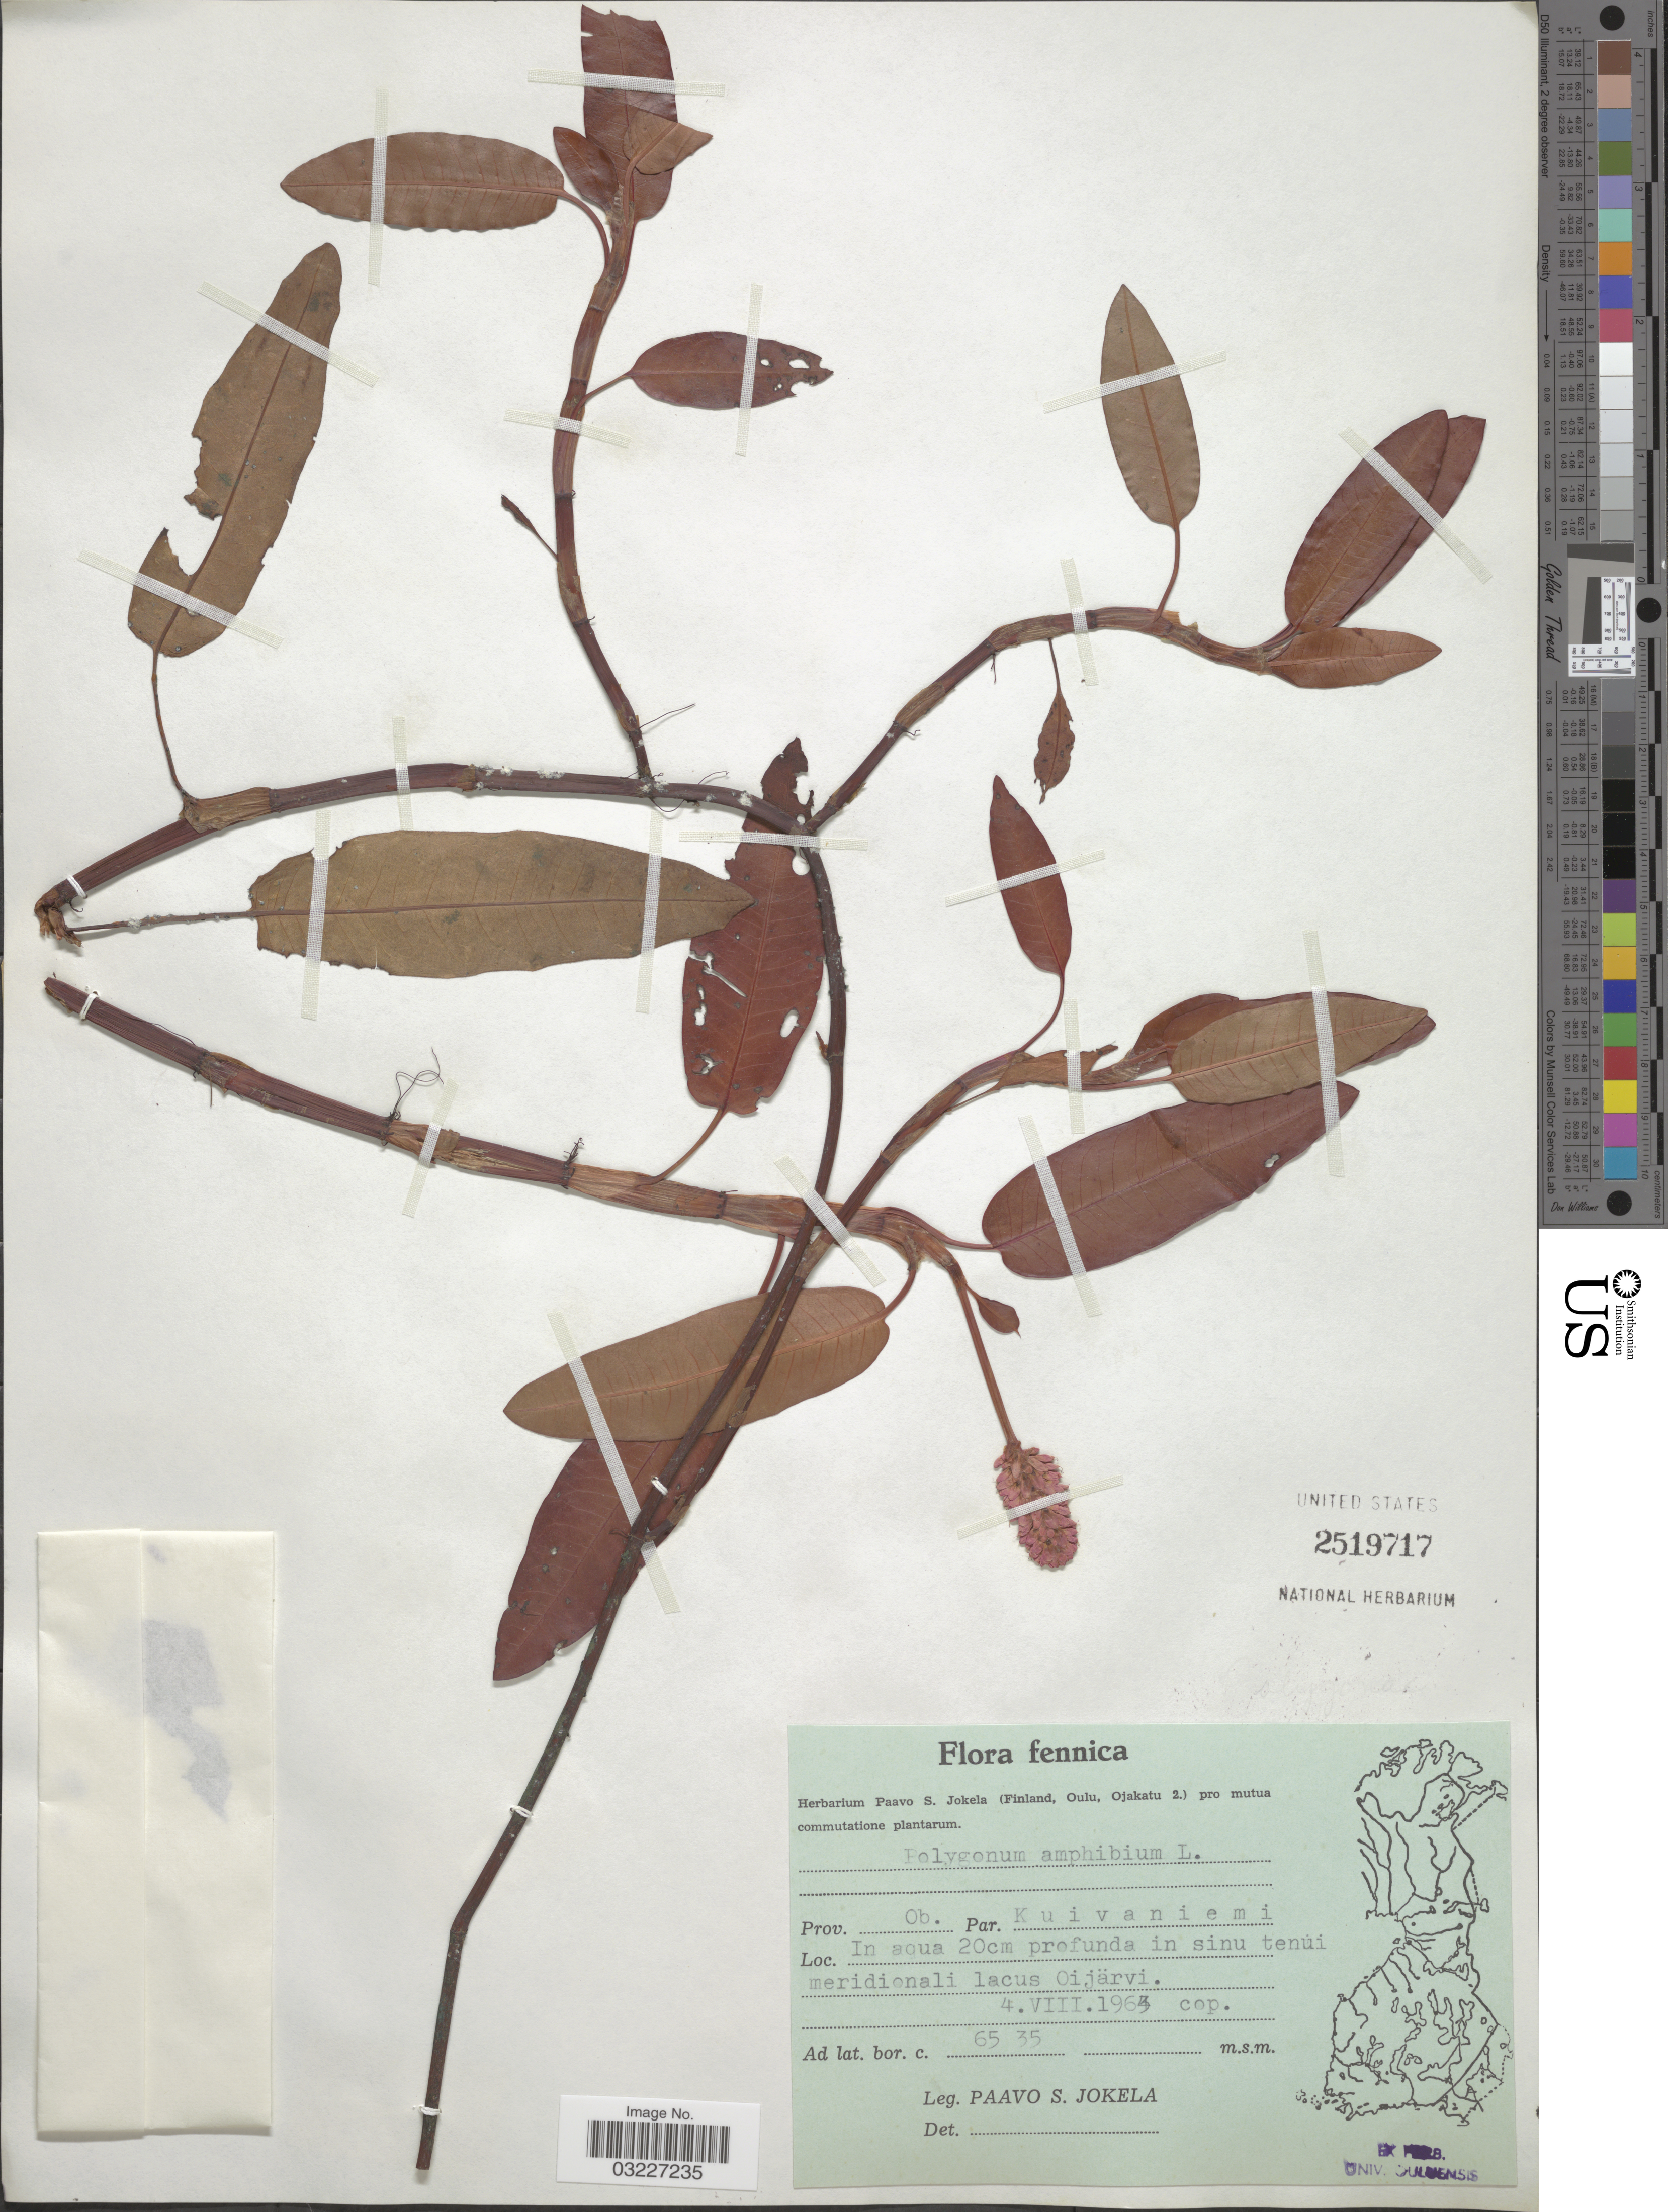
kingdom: Plantae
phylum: Tracheophyta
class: Magnoliopsida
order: Caryophyllales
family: Polygonaceae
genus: Persicaria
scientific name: Persicaria sp.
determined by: Atha, D. E.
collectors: P. Jokela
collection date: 1963-08-04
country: Finland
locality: Prov. Ob. Par. Kuivaniemi. In aqua 20 cm profunda in sinu tenui meridionali lacus Oijärvi.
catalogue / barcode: US 2519717